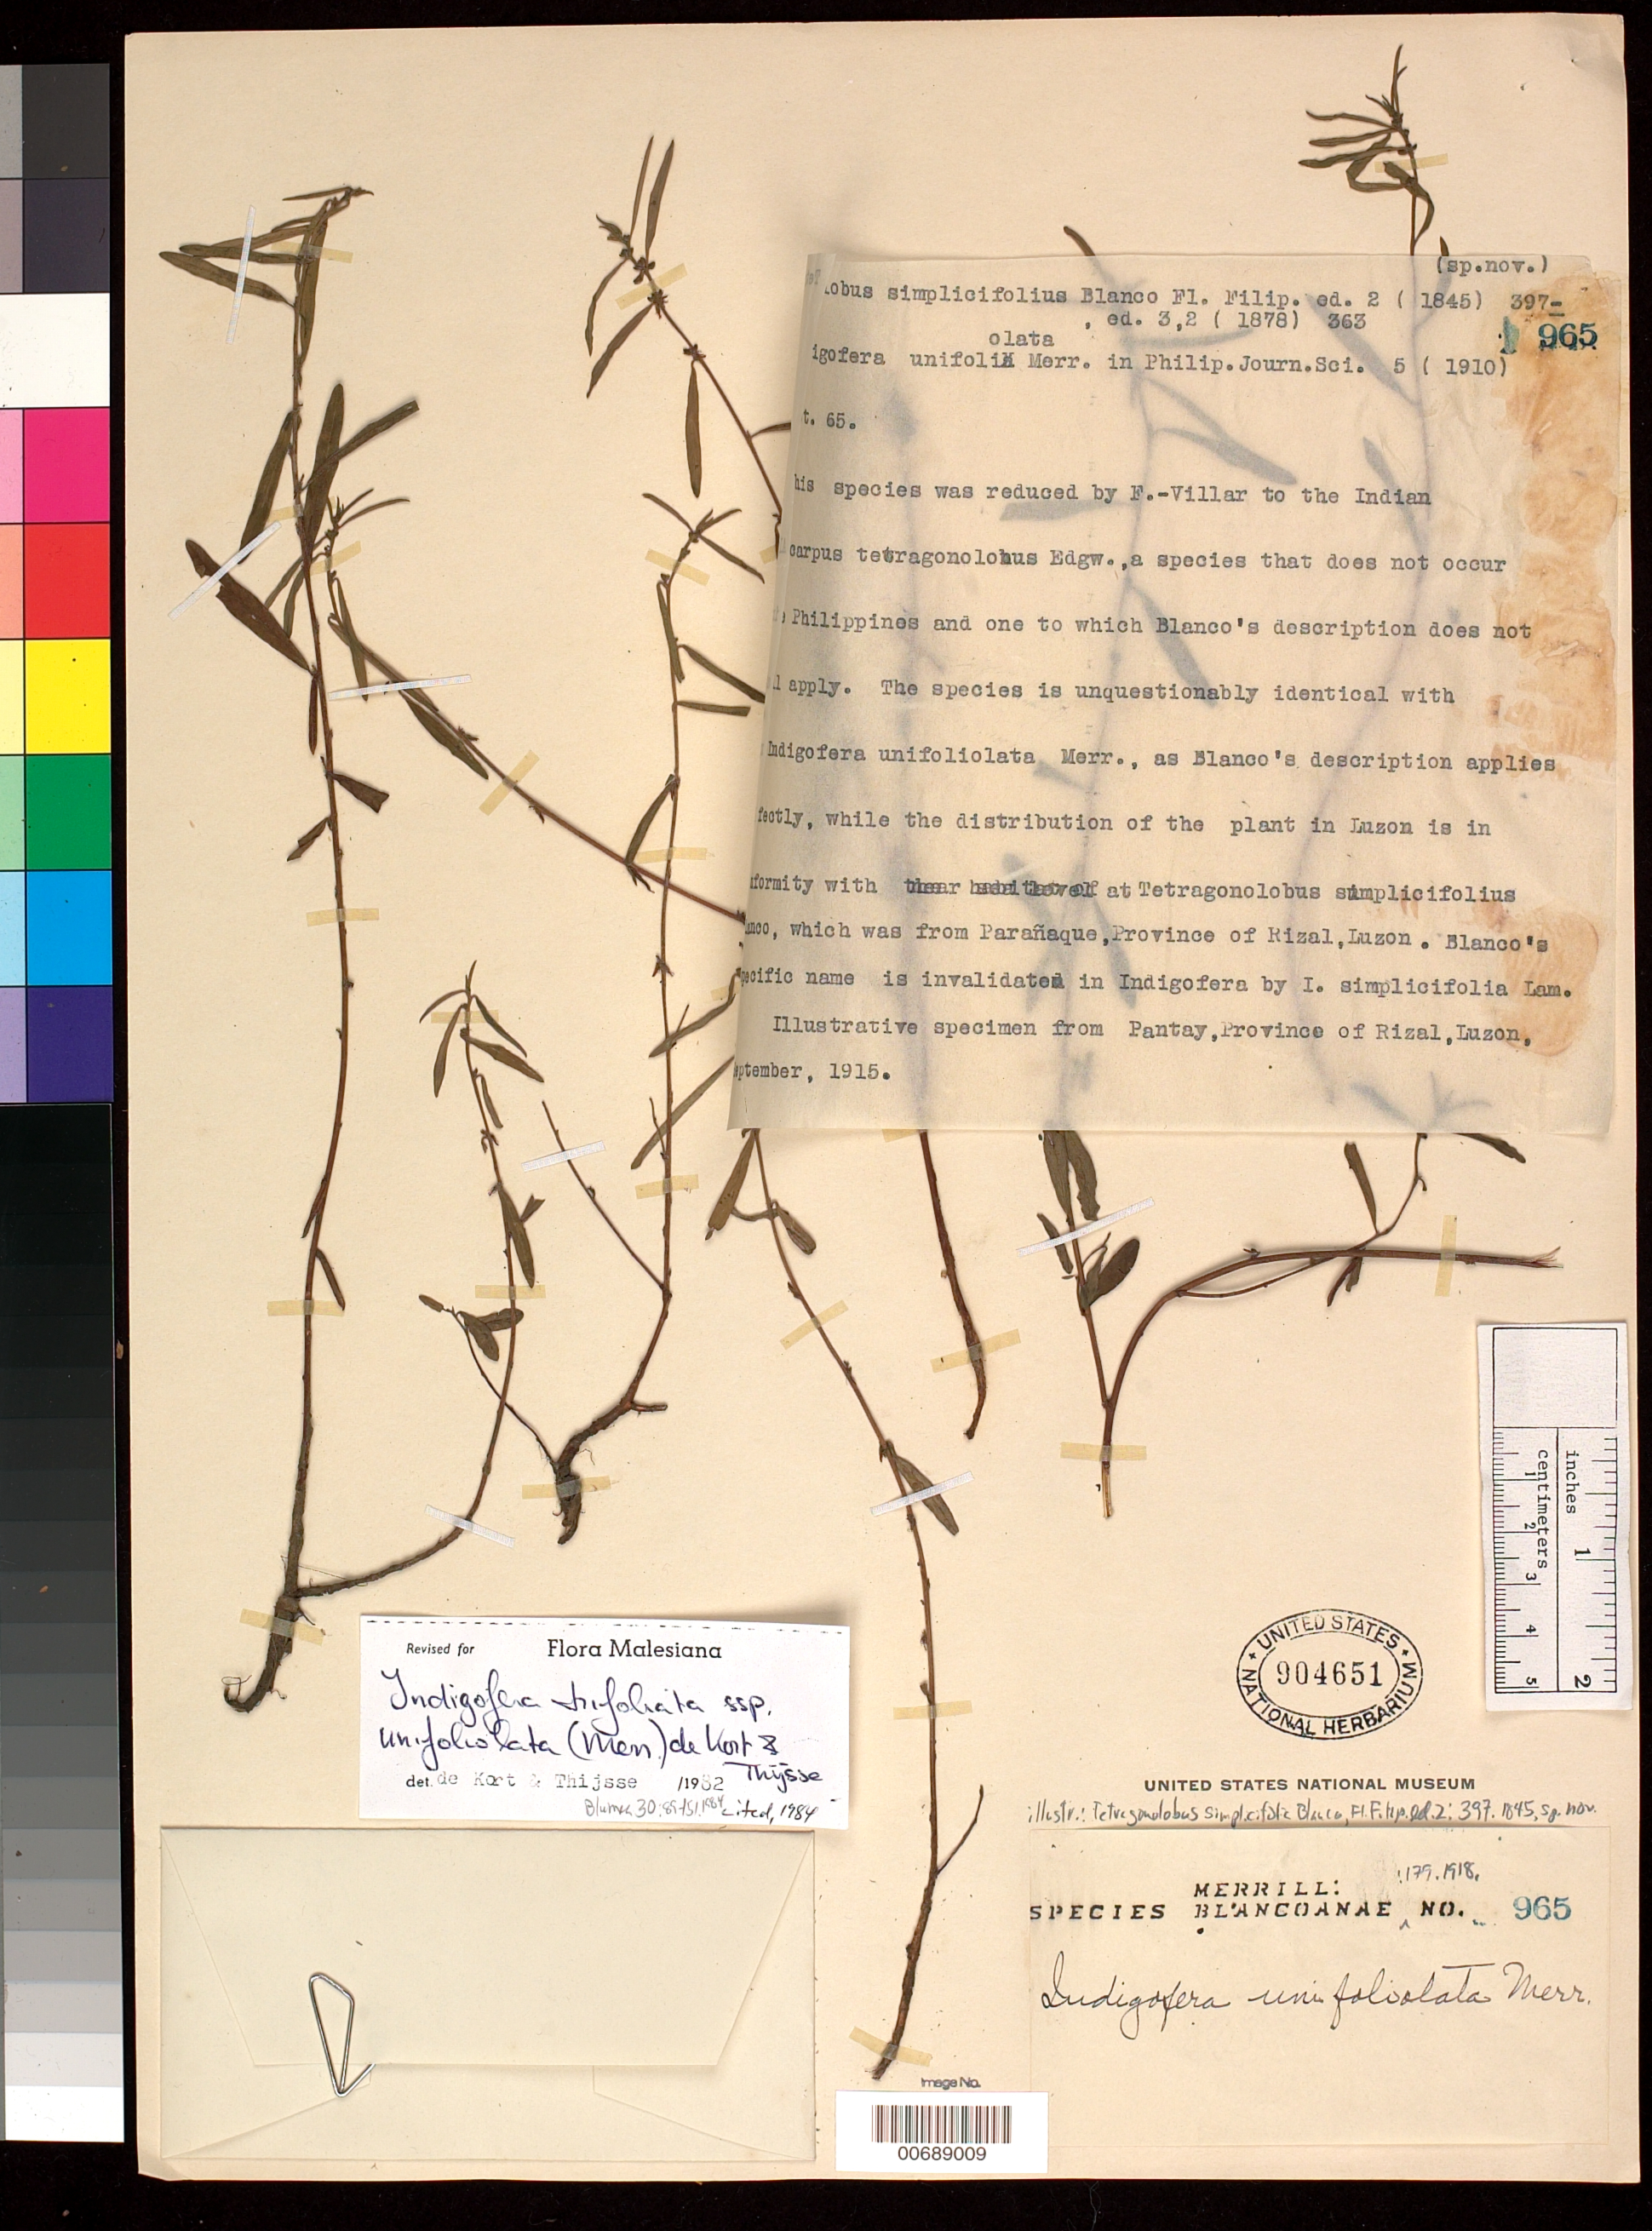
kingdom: Plantae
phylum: Tracheophyta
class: Magnoliopsida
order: Fabales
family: Fabaceae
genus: Indigofera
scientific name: Indigofera trifoliata subsp. unifoliolata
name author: (Merr.) De Kort & G. Thijsse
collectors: E. D. Merrill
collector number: Sp. Blancoan. 0965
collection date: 1915-09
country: Philippines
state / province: National Capital Region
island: Luzon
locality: Pantay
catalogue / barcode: US 904651